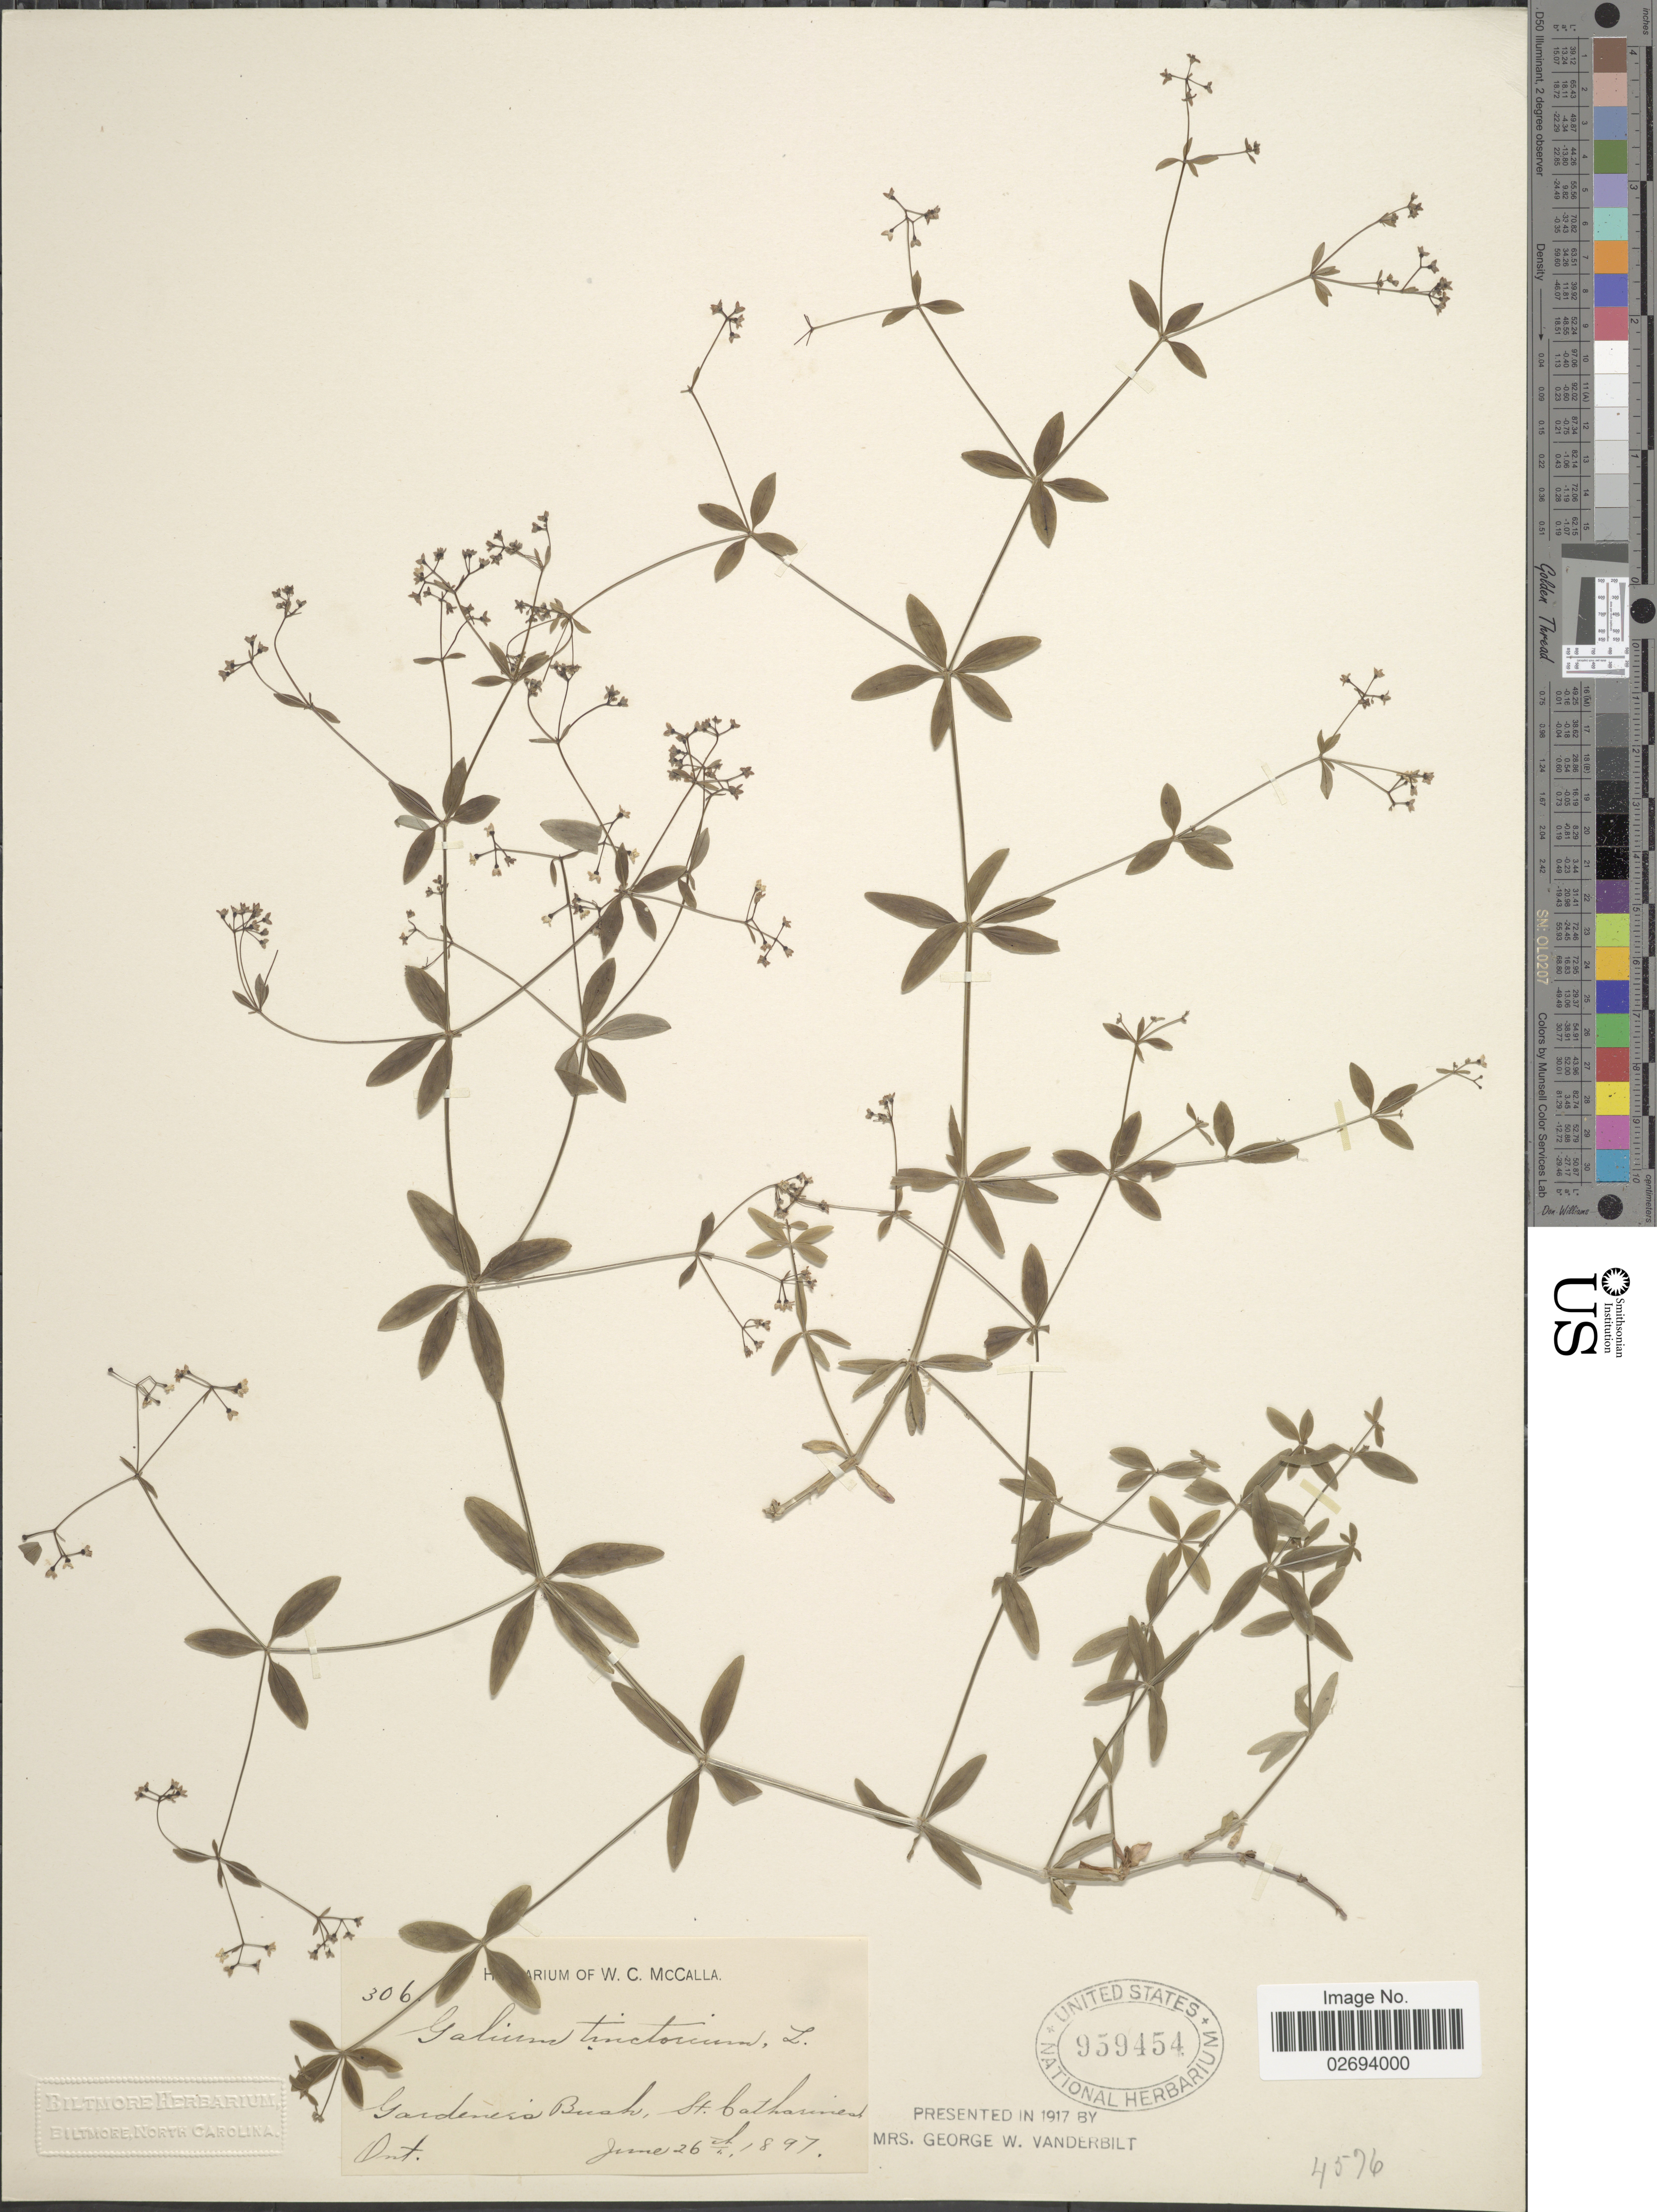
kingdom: Plantae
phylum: Tracheophyta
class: Magnoliopsida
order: Gentianales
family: Rubiaceae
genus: Galium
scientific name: Galium tinctorium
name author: (L.) Scop.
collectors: ex herb. W. C. McCalla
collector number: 306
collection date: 1897-06-26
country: Canada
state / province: Ontario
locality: Gardeneis Bush, St. Catharines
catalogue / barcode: US 959454